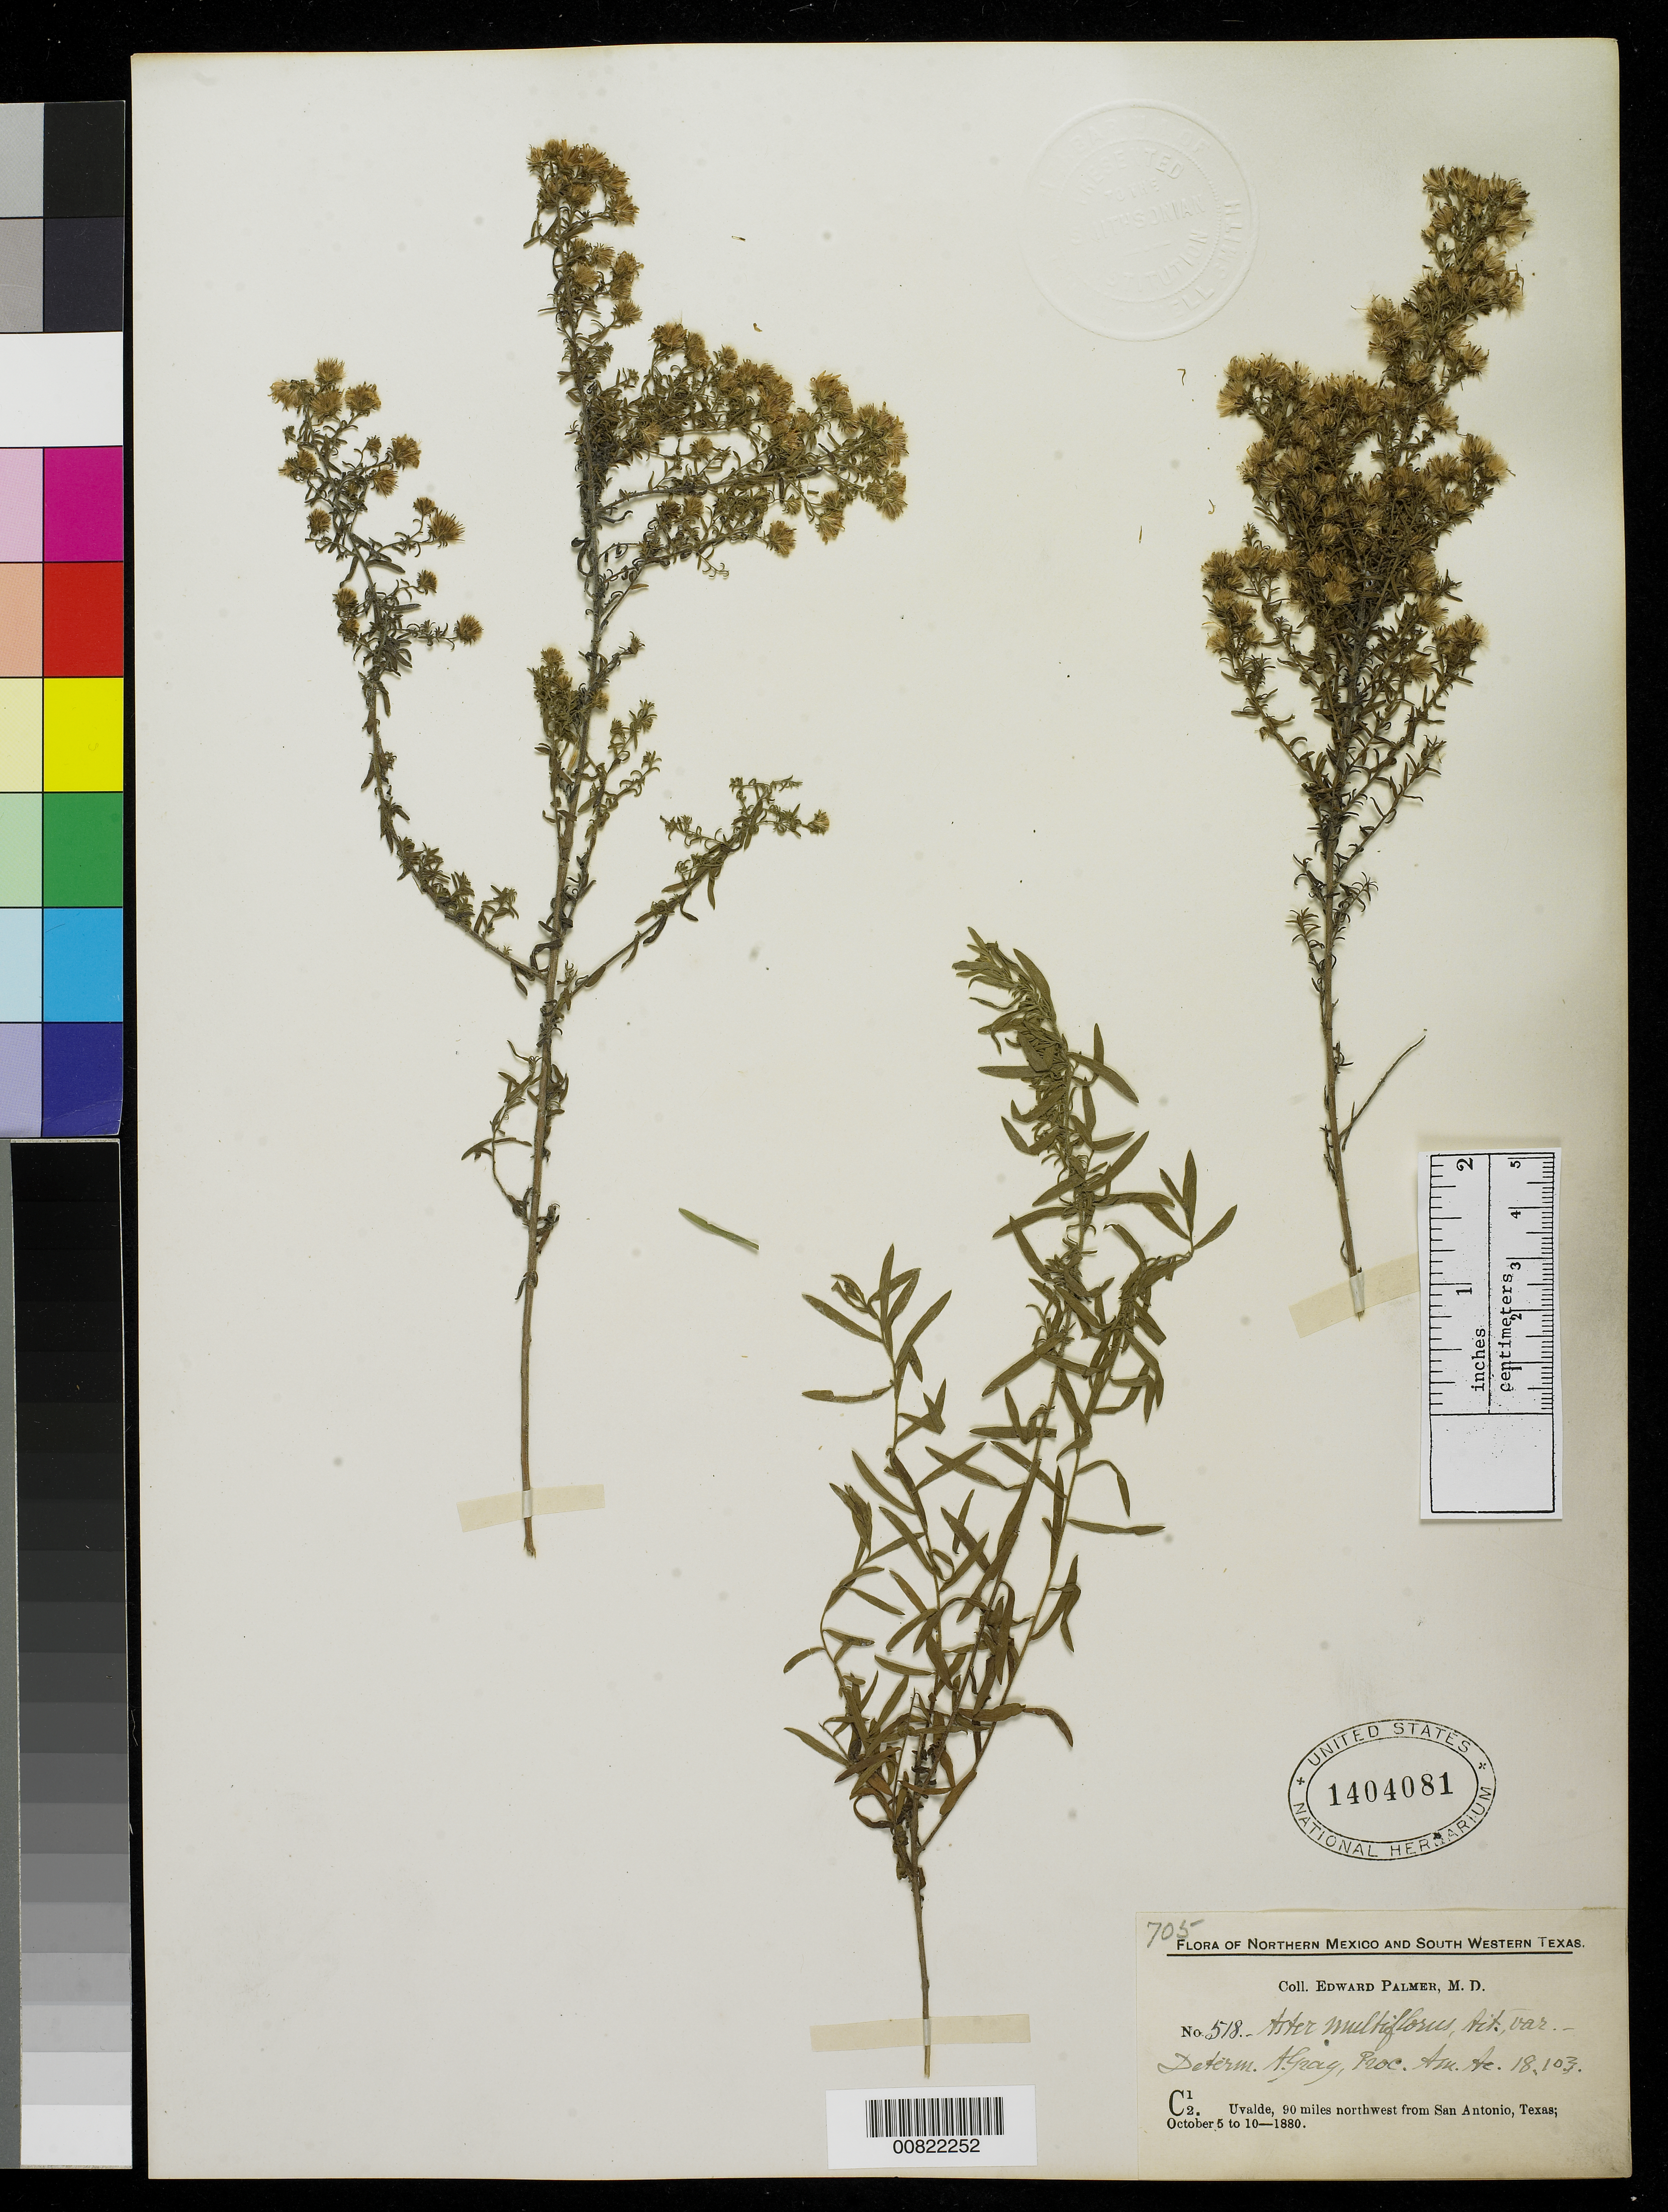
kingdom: Plantae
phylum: Tracheophyta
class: Magnoliopsida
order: Asterales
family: Asteraceae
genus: Symphyotrichum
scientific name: Symphyotrichum ericoides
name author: (L.) G.L. Nesom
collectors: E. Palmer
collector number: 518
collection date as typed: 05 Oct 1880 to 10 Oct 1880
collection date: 1880-10-05/1880-10-10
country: United States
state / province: Texas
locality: C12. Uvalde, 90 miles northwest from San Antonio, Texas.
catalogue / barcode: US 1404081